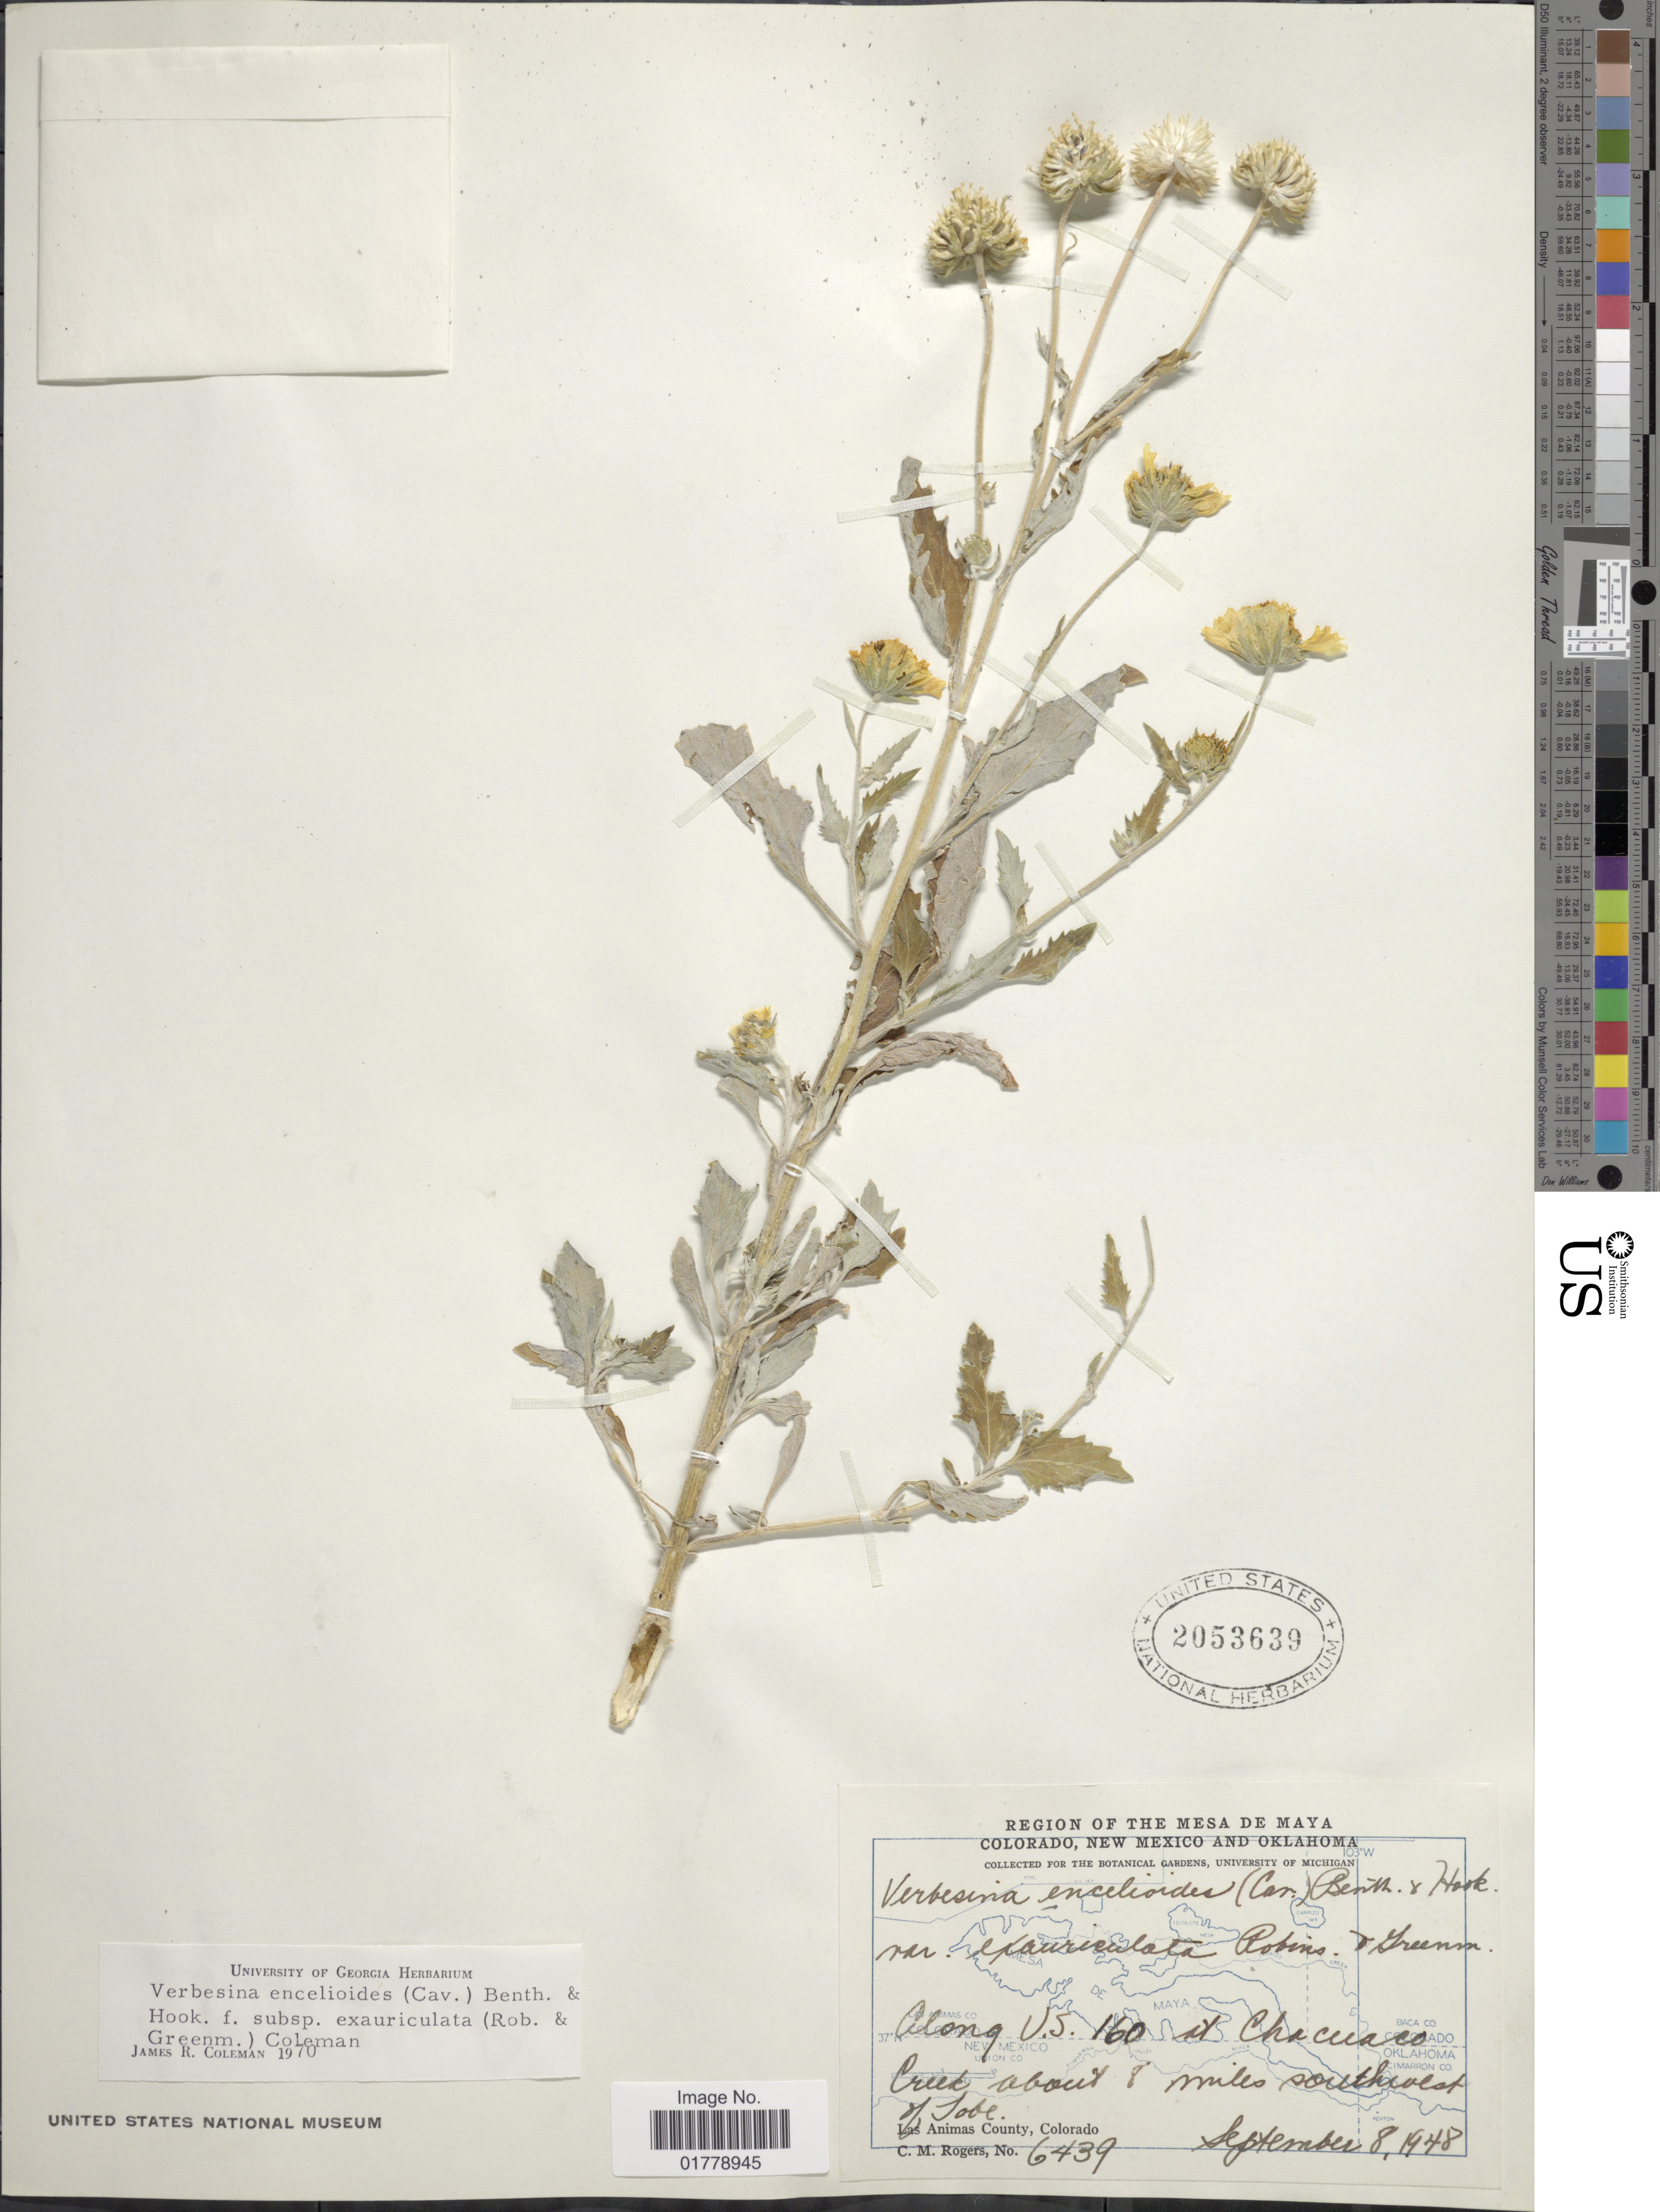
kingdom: Plantae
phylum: Tracheophyta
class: Magnoliopsida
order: Asterales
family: Asteraceae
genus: Verbesina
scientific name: Verbesina encelioides var. cana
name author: (B.L. Rob.) Greenm.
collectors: C. M. Rogers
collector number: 6439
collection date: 1948-09-08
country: United States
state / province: Colorado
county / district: Las Animas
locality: Along U.S. 160 at Chacuaco Creek, about 8 miles southwest of Tobe, Las Animas County, Colorado.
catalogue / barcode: US 2053639